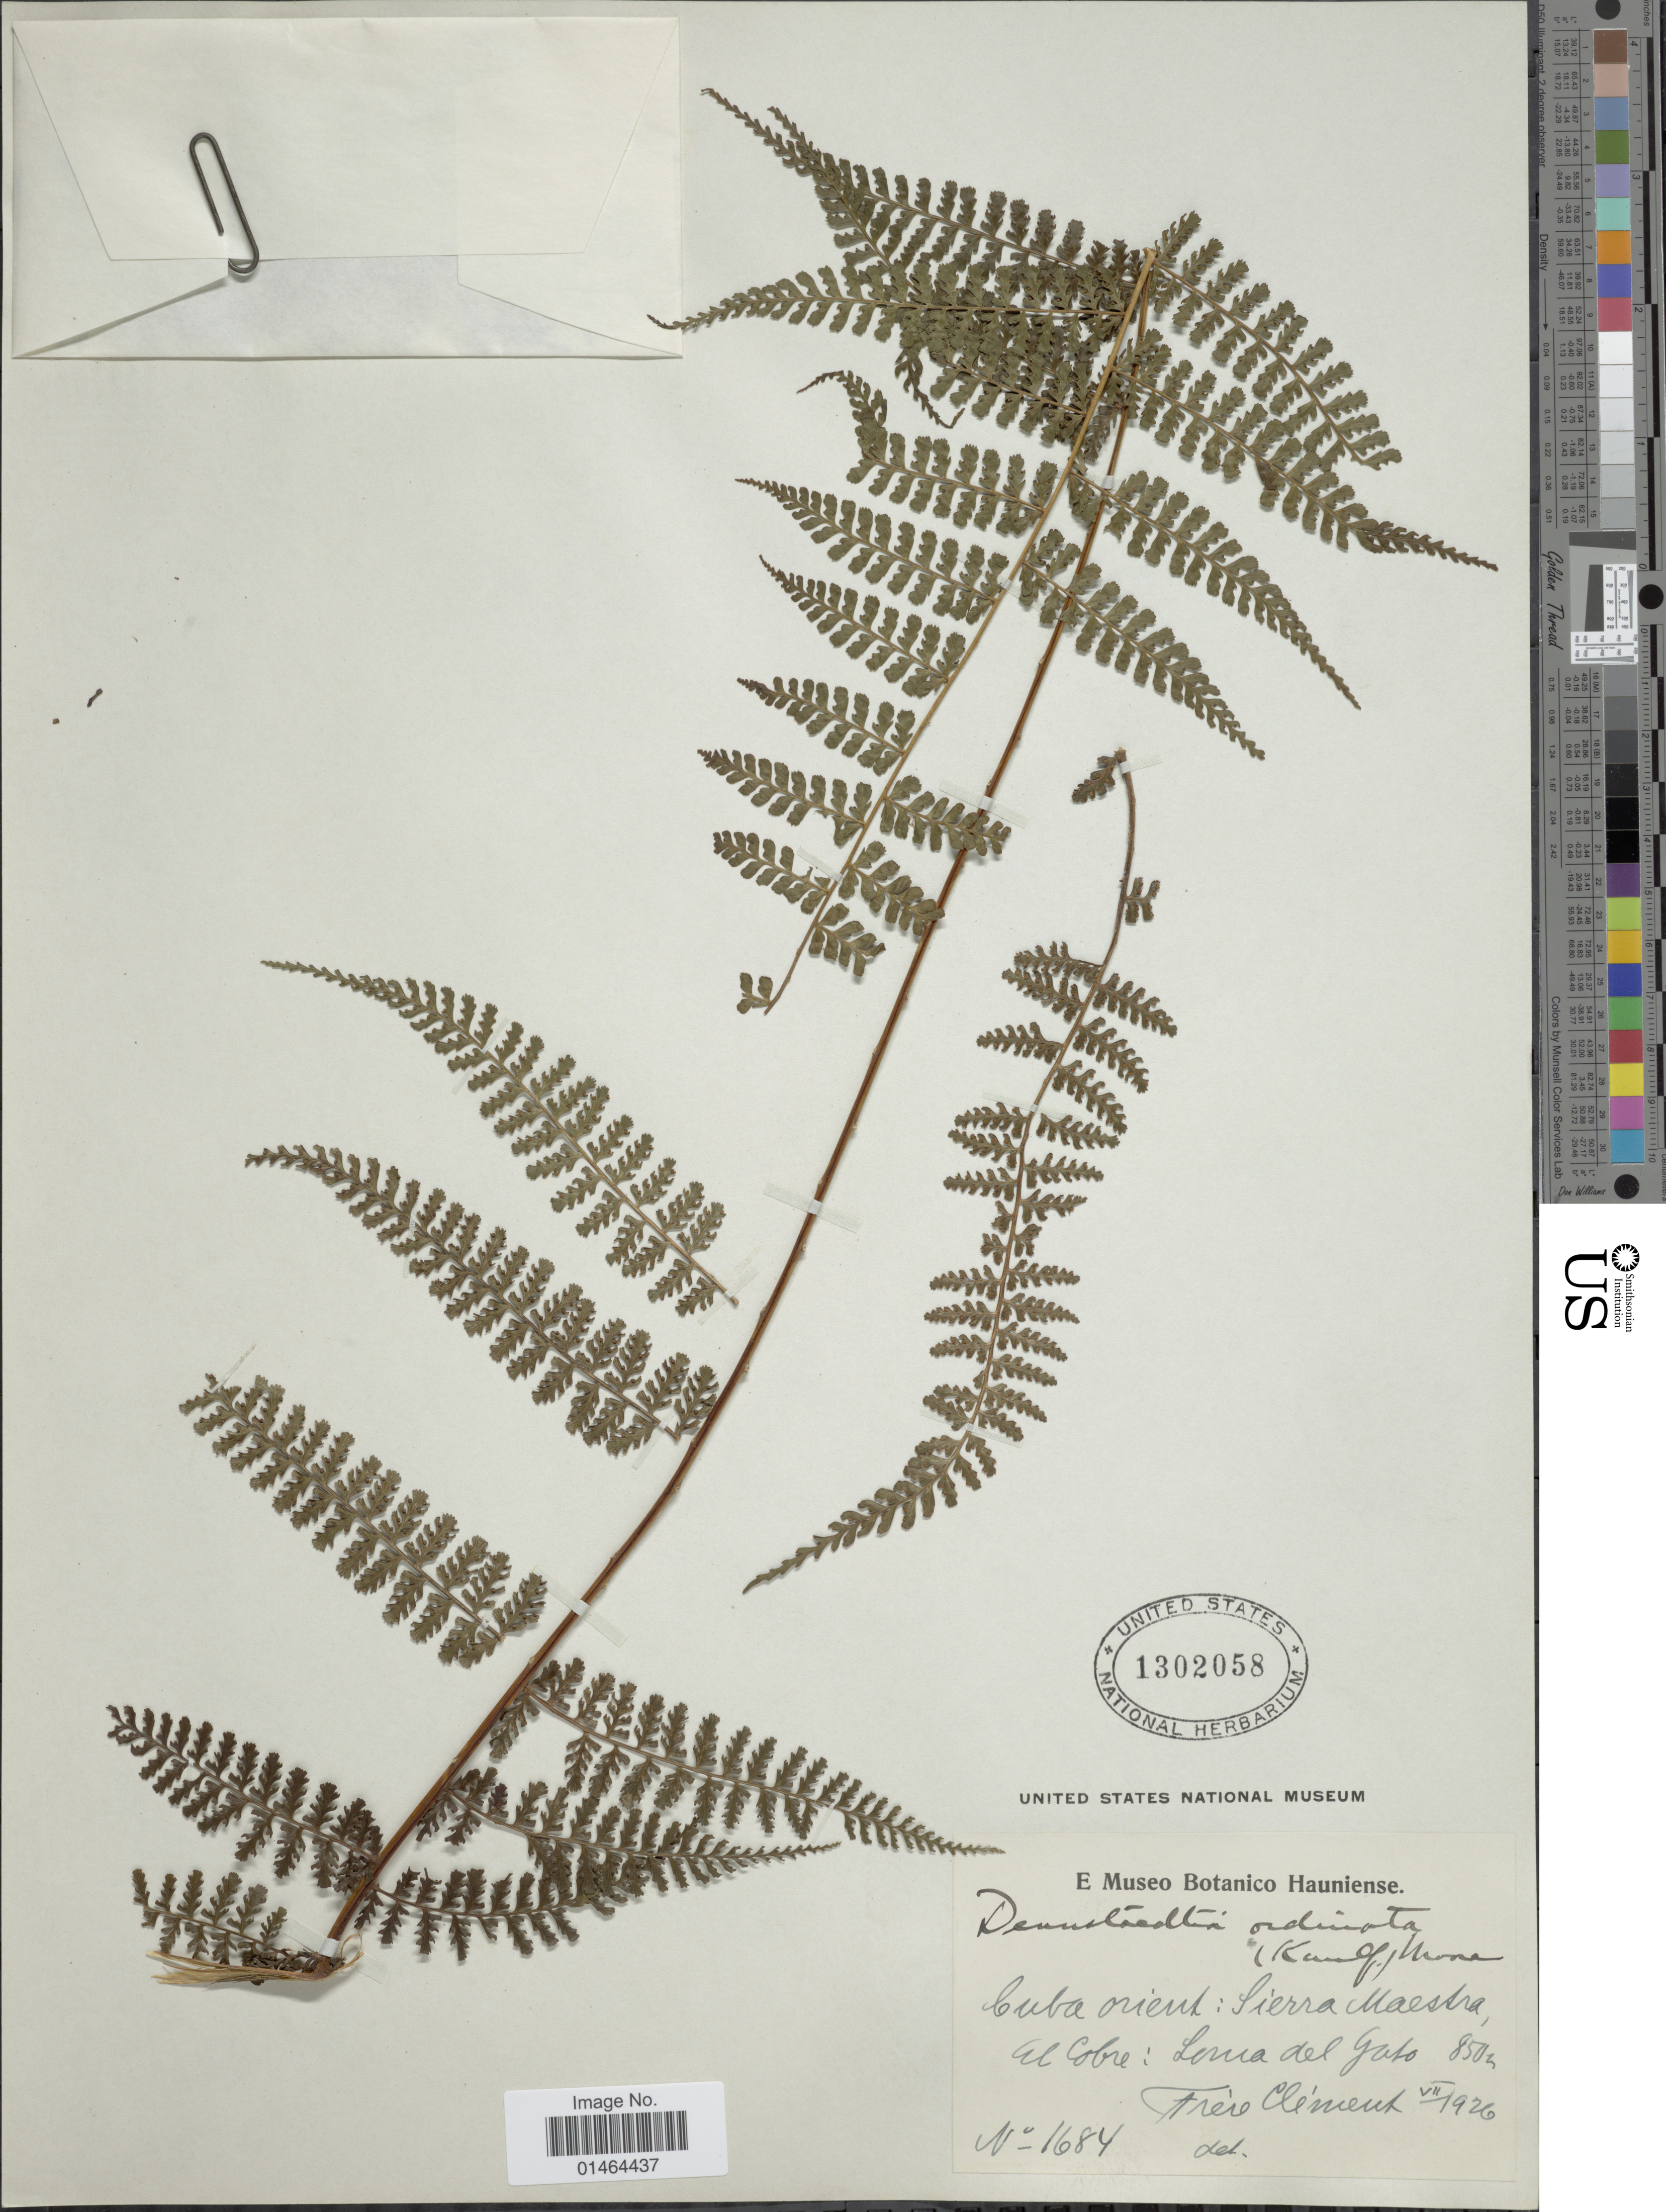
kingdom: Plantae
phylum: Tracheophyta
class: Polypodiopsida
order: Polypodiales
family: Dennstaedtiaceae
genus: Dennstaedtia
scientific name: Dennstaedtia dissecta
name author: (Sw.) T. Moore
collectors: B. Clement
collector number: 1684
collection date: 1926-07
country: Cuba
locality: Cuba orient: Sierra Maestra, El Cobre: Loma del Gato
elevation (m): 850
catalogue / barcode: US 1302058